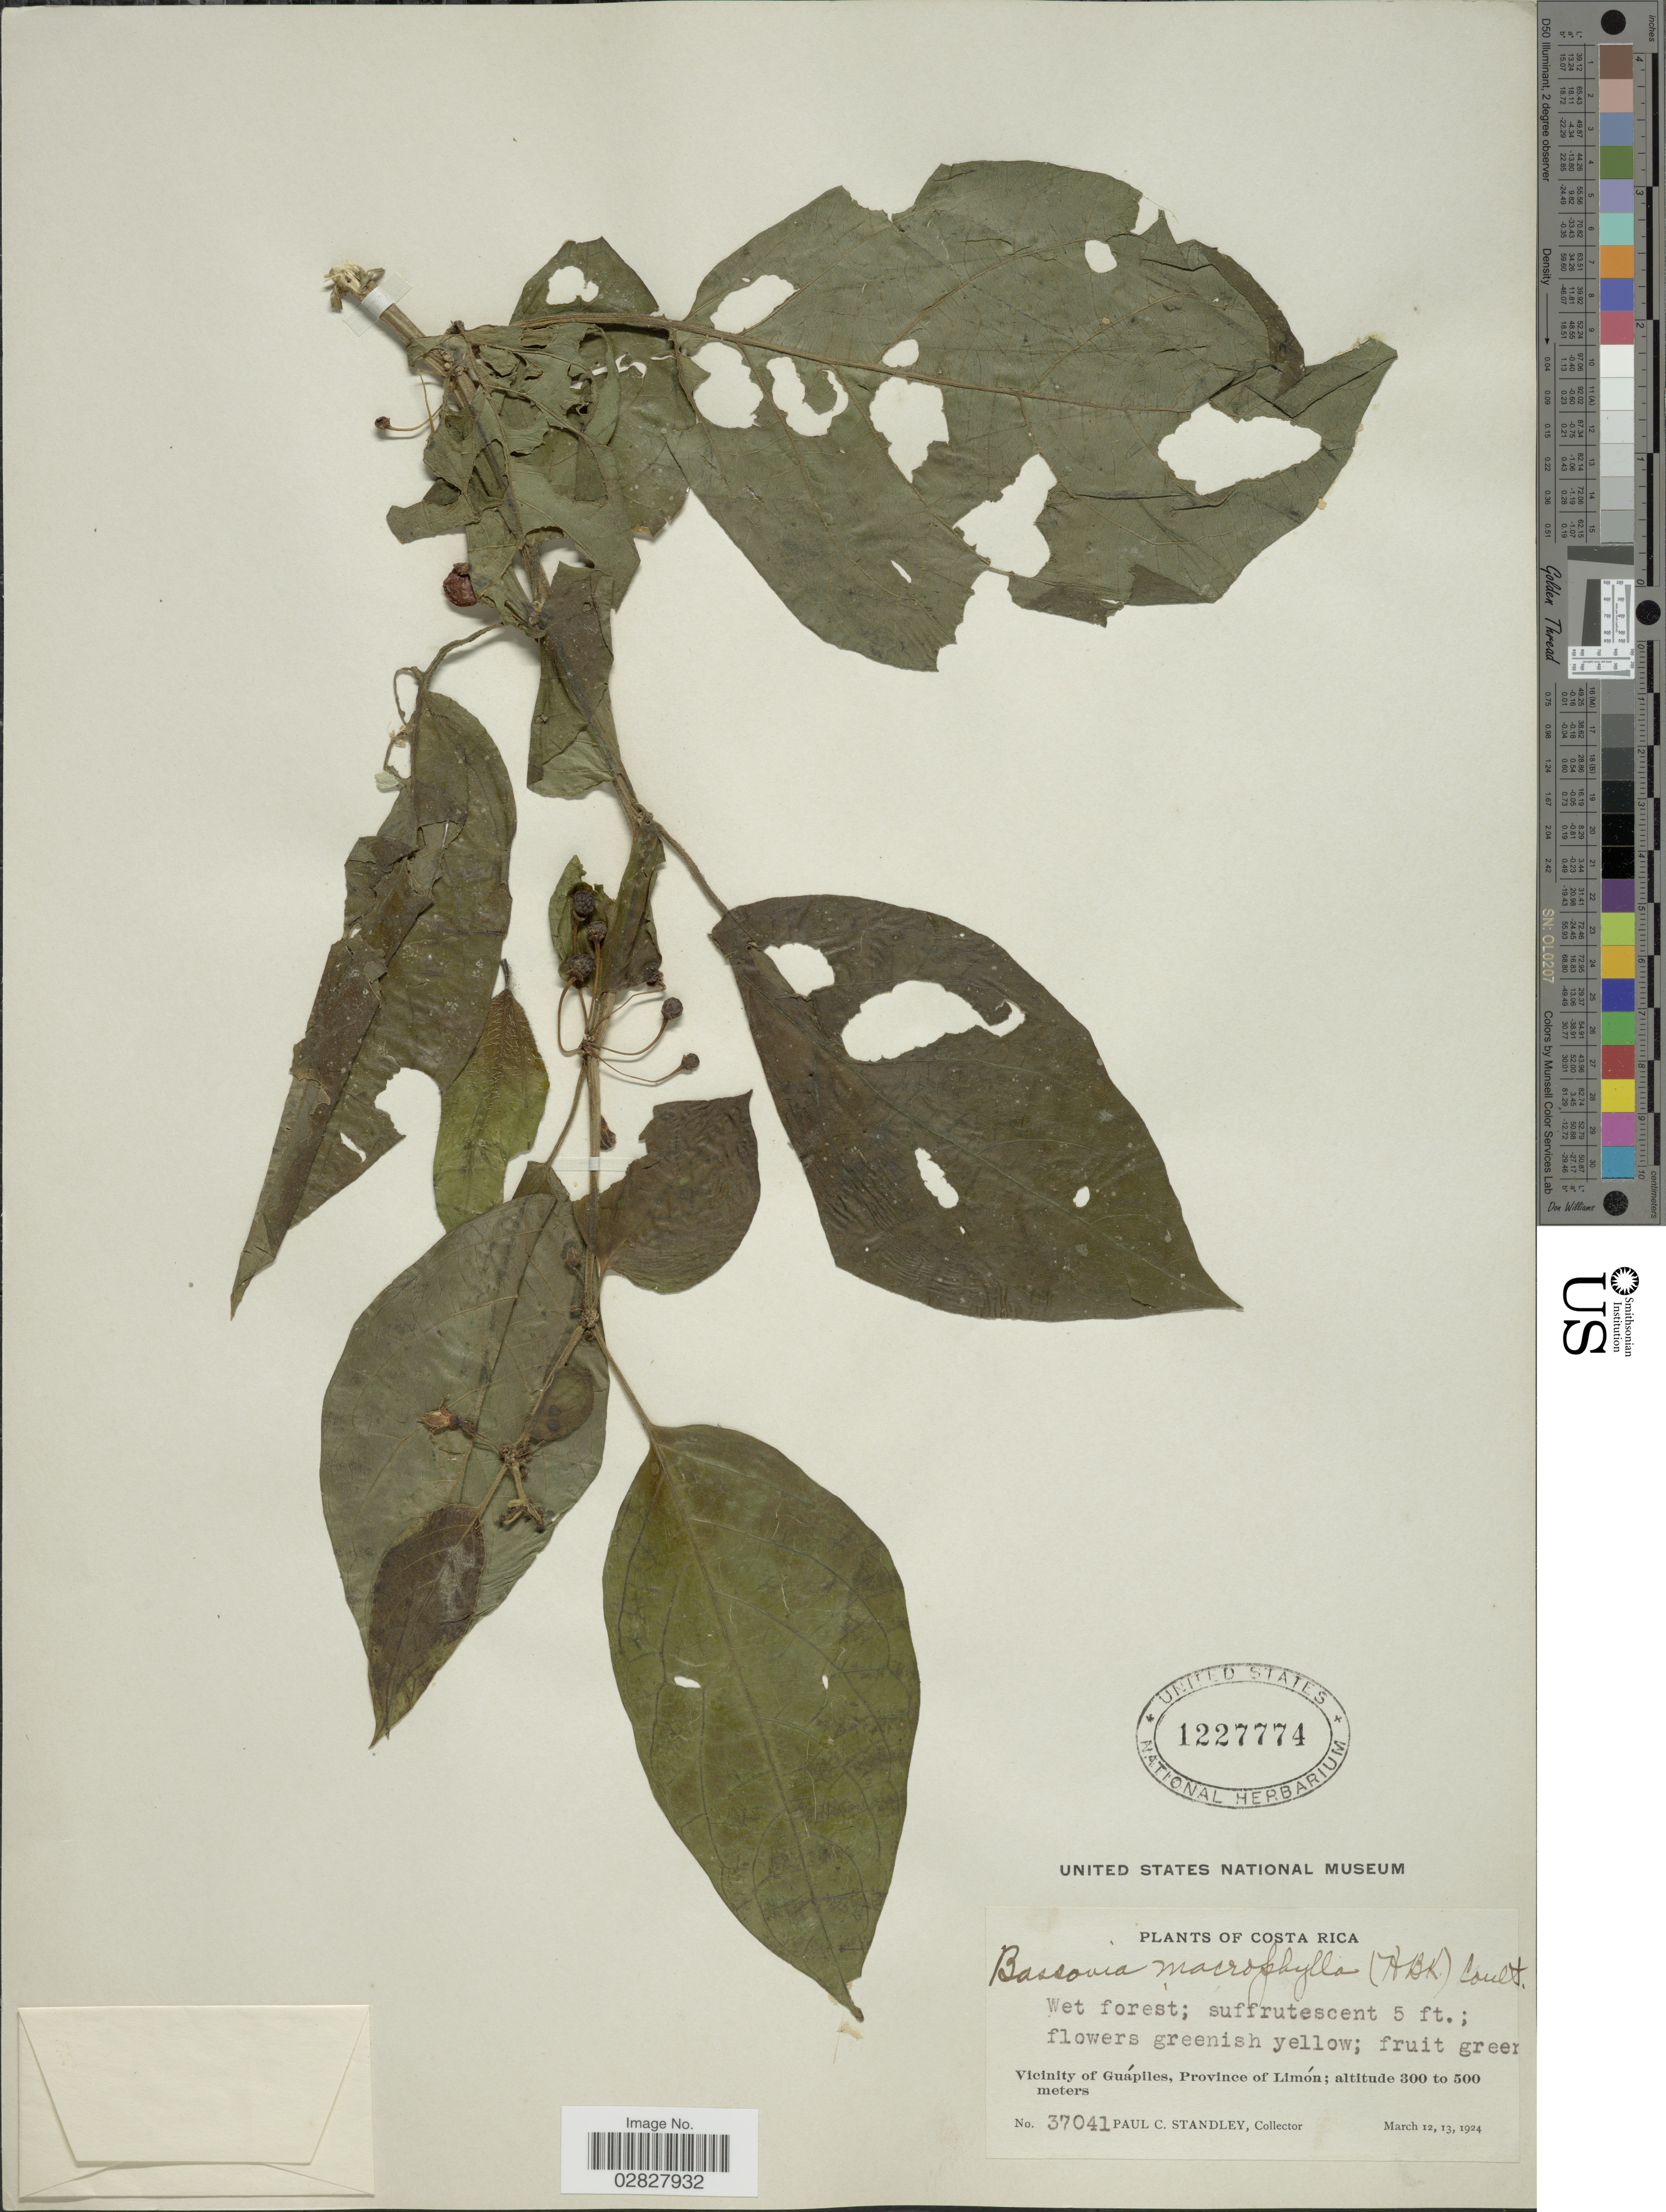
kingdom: Plantae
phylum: Tracheophyta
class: Magnoliopsida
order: Solanales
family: Solanaceae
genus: Bassovia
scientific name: Bassovia macrophylla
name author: (Humb. & Bonpl. ex Dunal) J.M. Coult.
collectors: P. C. Standley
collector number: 37041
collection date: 1924-03-12/1924-03-13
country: Costa Rica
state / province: Limón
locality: Vicinity of Guápiles, Province of Limón.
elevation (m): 300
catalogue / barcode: US 1227774